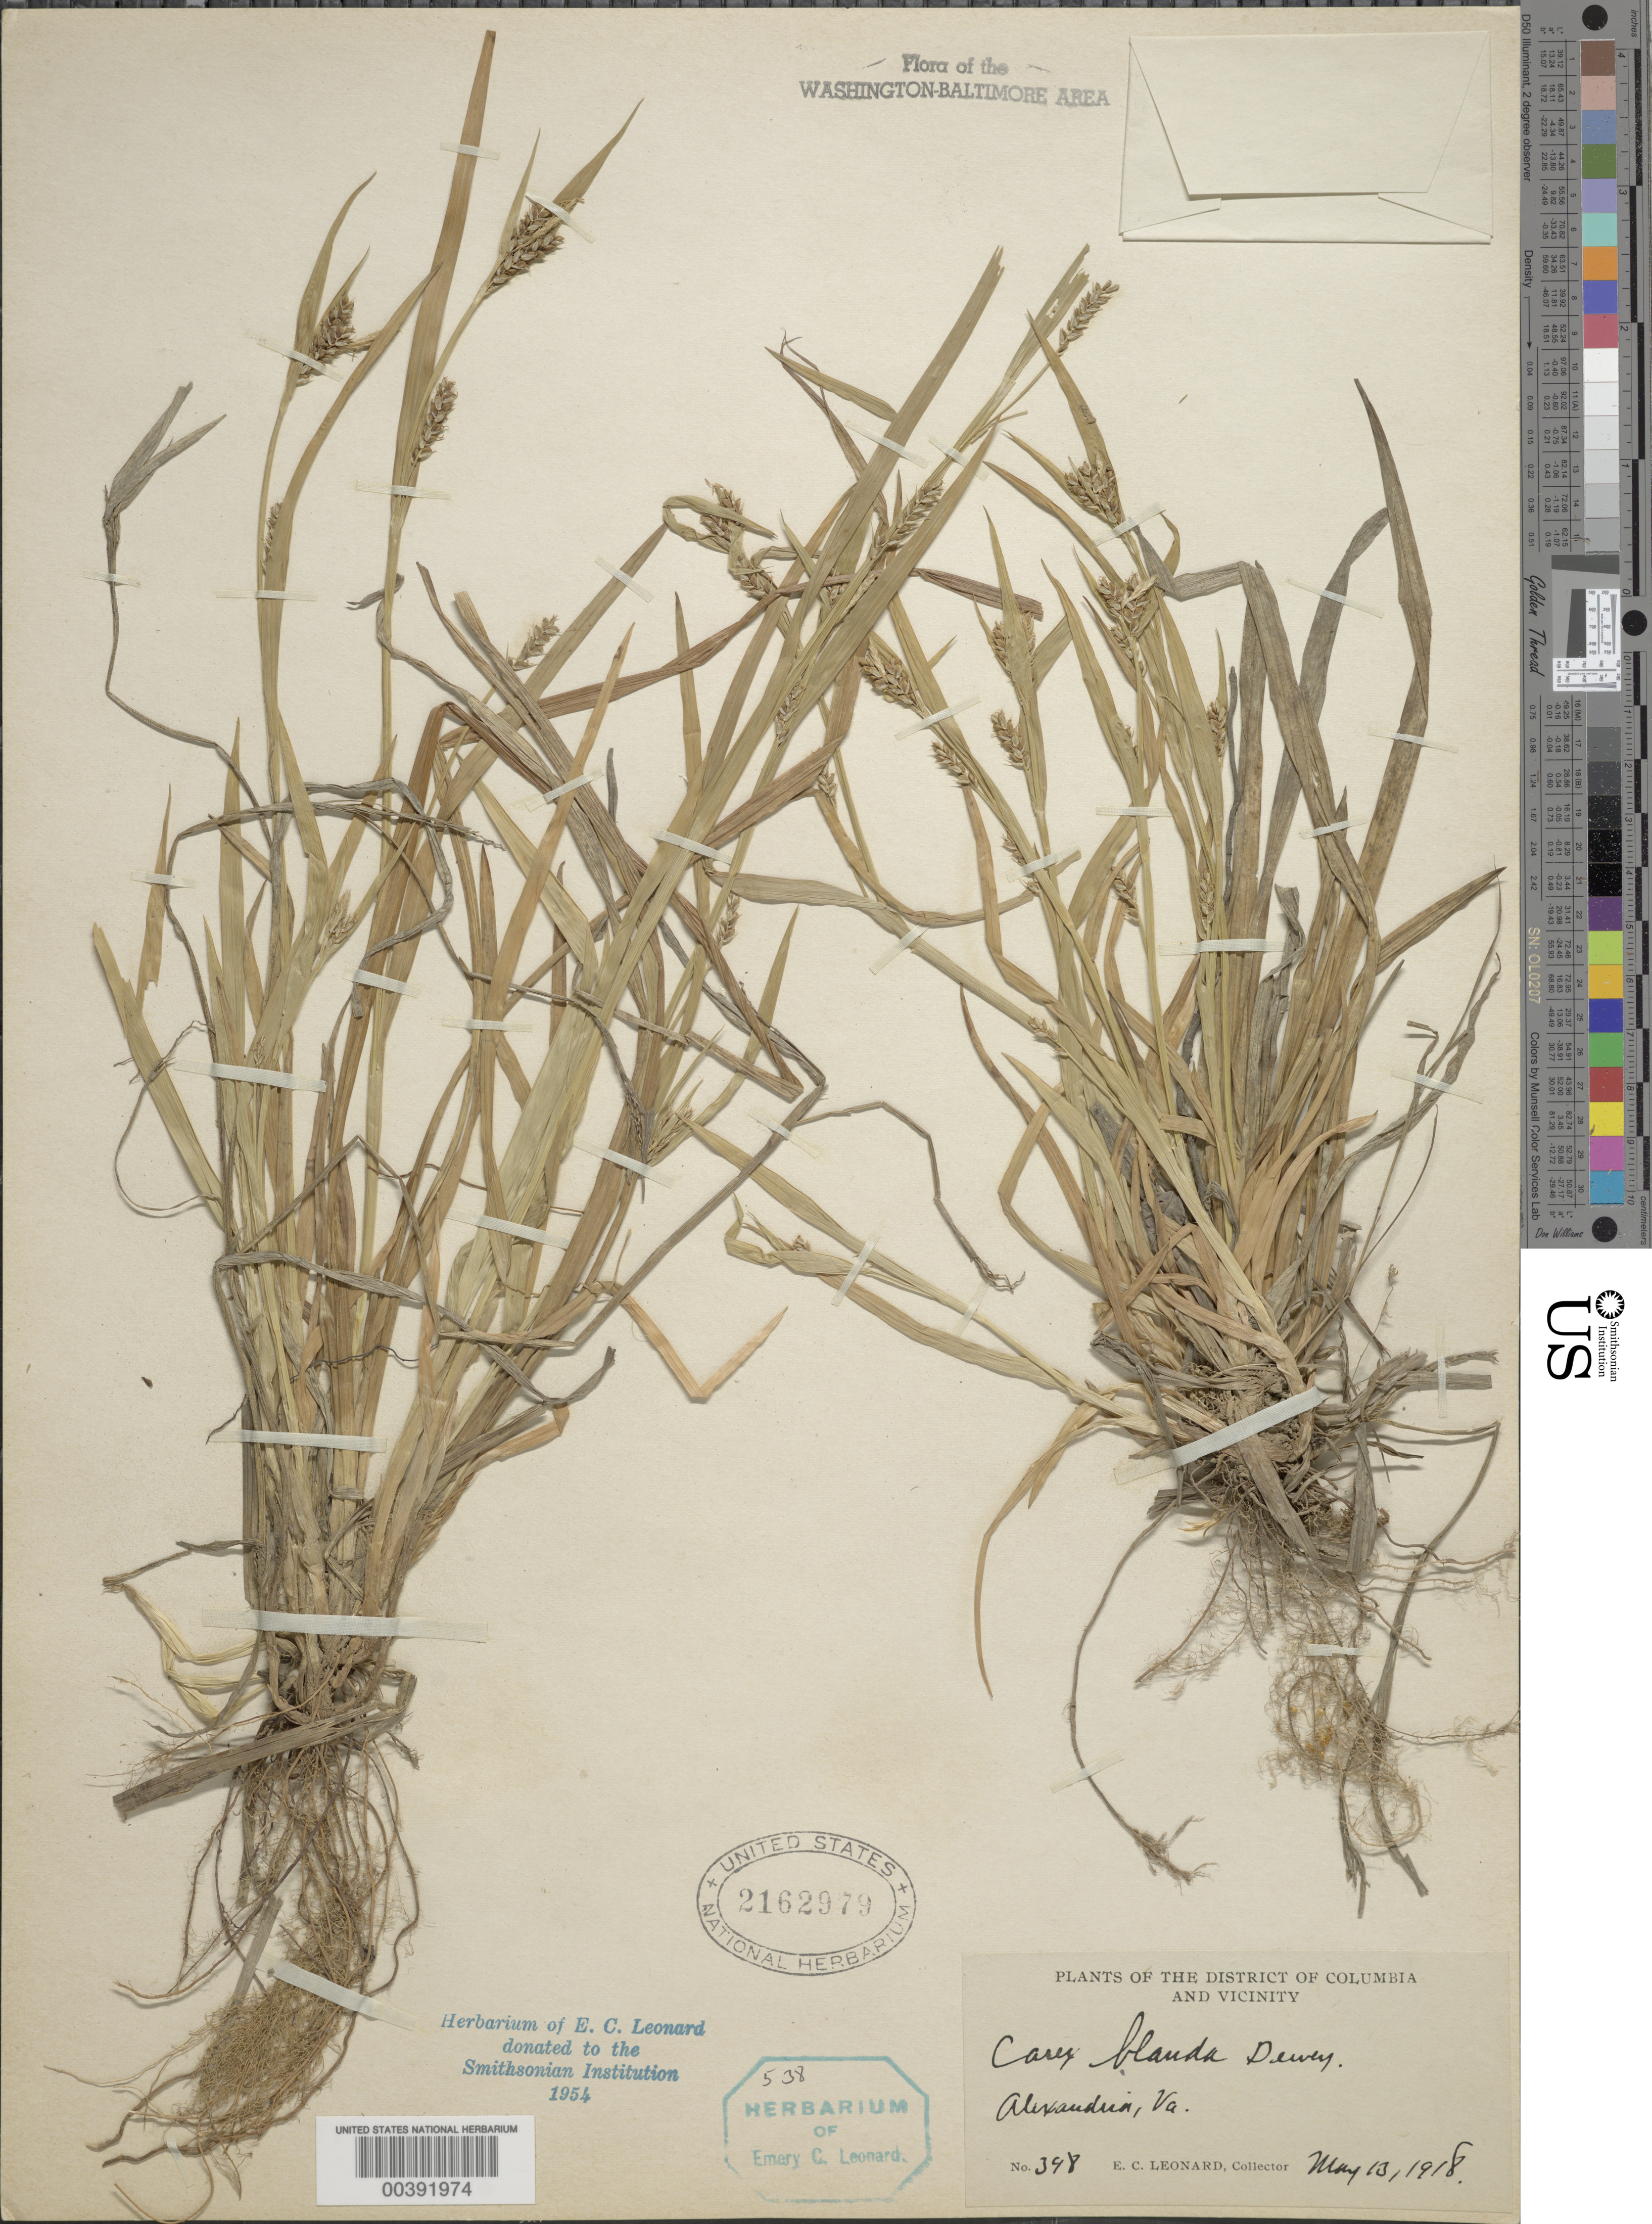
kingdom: Plantae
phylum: Tracheophyta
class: Liliopsida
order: Poales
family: Cyperaceae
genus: Carex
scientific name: Carex blanda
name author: Dewey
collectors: E. C. Leonard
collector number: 398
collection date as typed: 13 May 1918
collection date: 1918-05-13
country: United States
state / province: Virginia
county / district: City of Alexandria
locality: Alexandria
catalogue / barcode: US 2162979